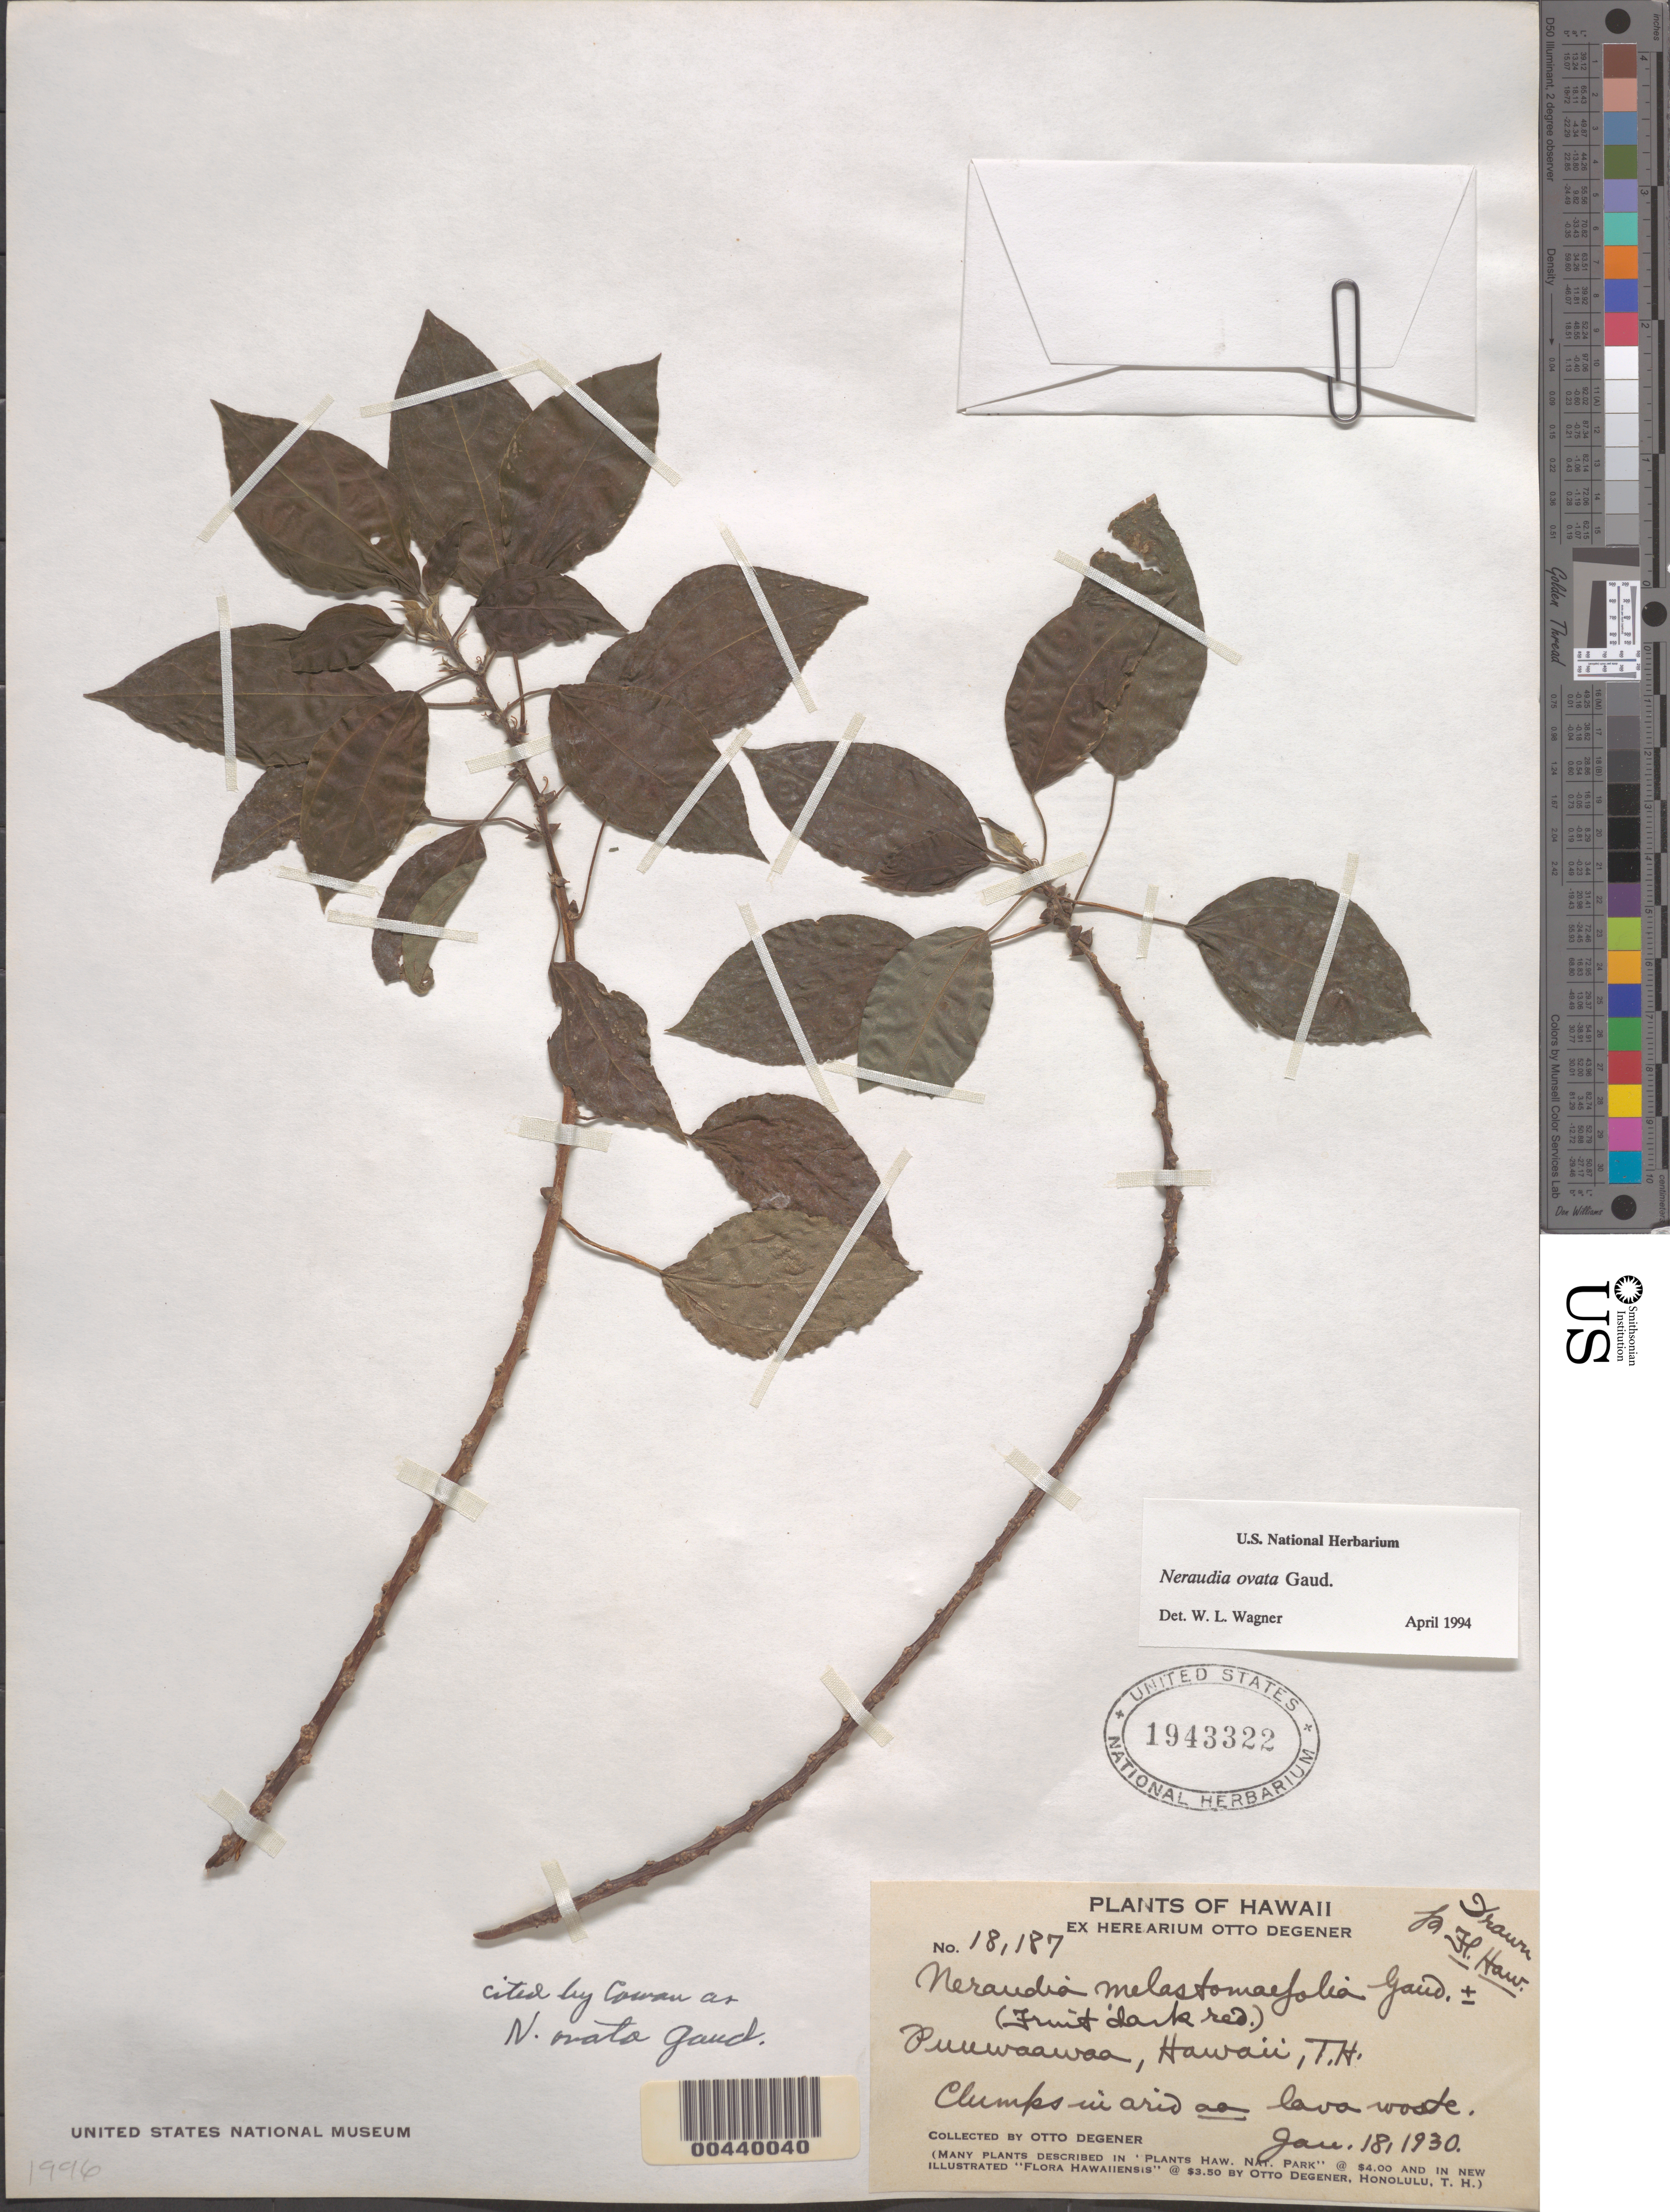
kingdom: Plantae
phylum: Tracheophyta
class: Magnoliopsida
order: Rosales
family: Urticaceae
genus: Neraudia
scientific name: Neraudia ovata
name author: Gaudich.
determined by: Wagner, W. L., (BOT), Smithsonian Institution - National Museum of Natural History (UNITED STATES)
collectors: O. Degener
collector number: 18187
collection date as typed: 18 Jan 1930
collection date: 1930-01-18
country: United States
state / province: Hawaii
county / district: Hawaii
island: Hawaii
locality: Puuwaawaa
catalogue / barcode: US 1943322